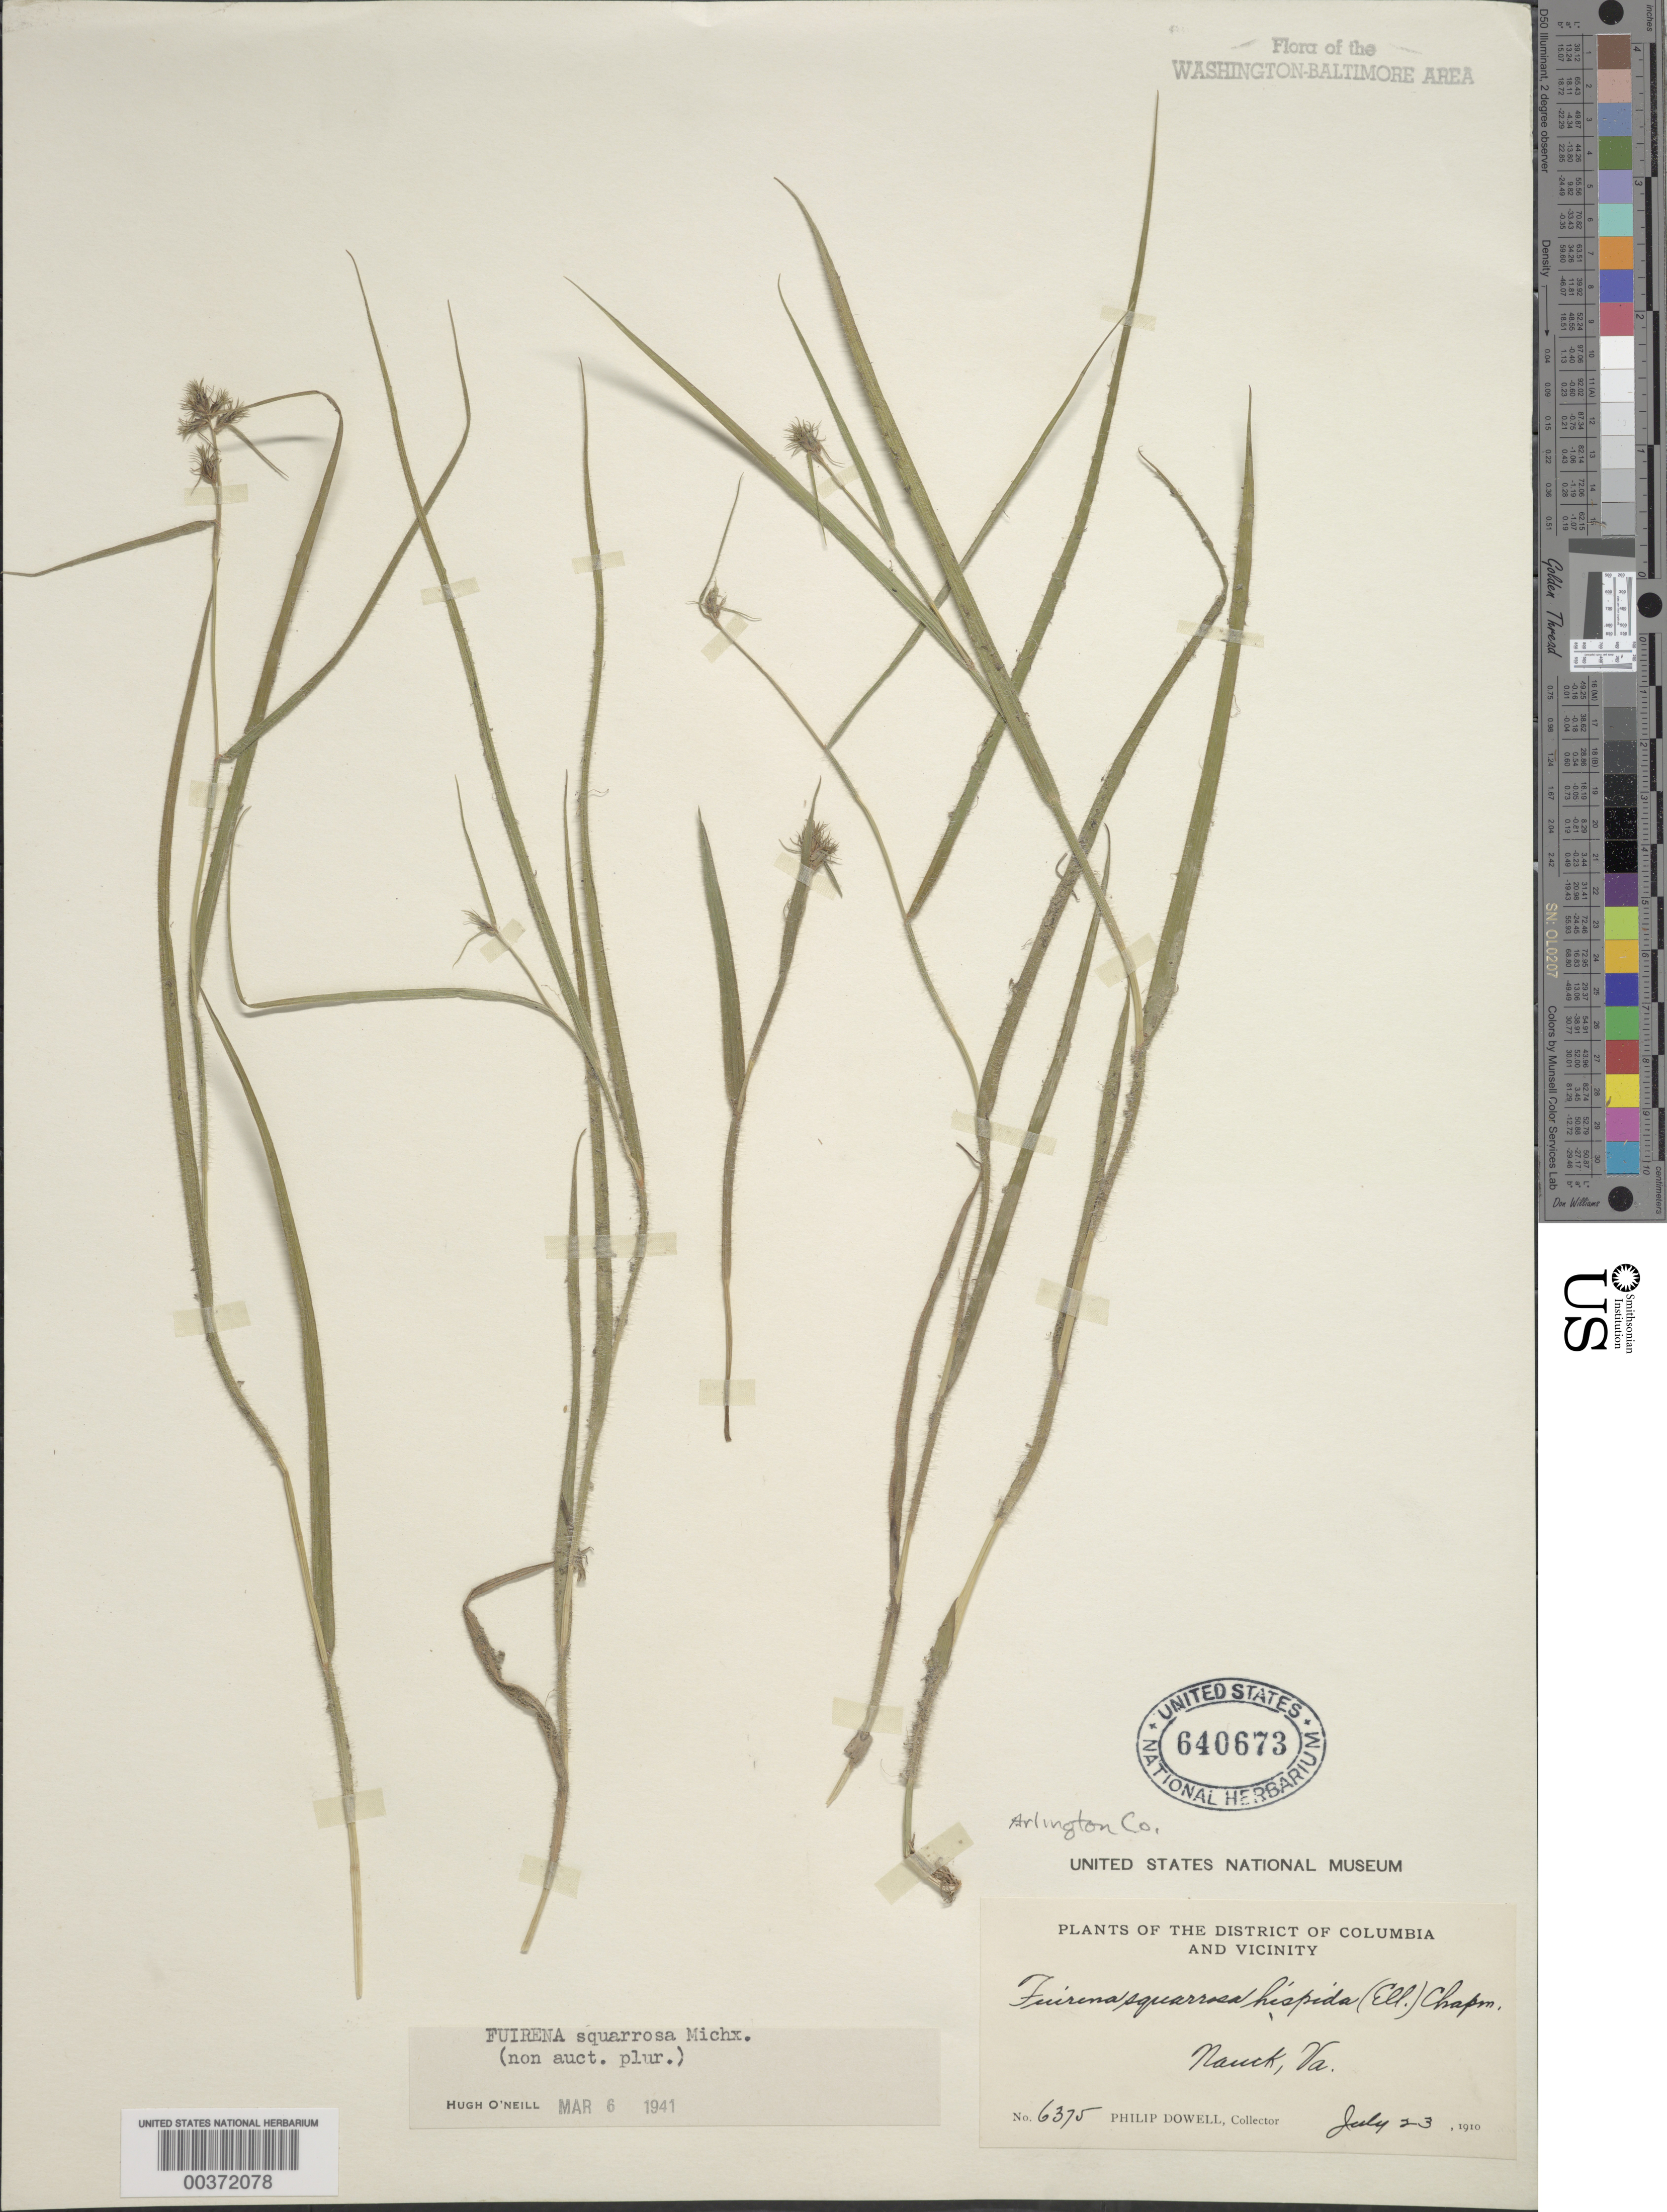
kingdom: Plantae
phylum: Tracheophyta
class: Liliopsida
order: Poales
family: Cyperaceae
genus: Fuirena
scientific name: Fuirena squarrosa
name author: Michx.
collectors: P. Dowell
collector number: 6375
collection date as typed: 23 Jul 1910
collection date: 1910-07-23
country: United States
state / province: Virginia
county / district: Arlington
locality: Nauck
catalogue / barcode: US 640673